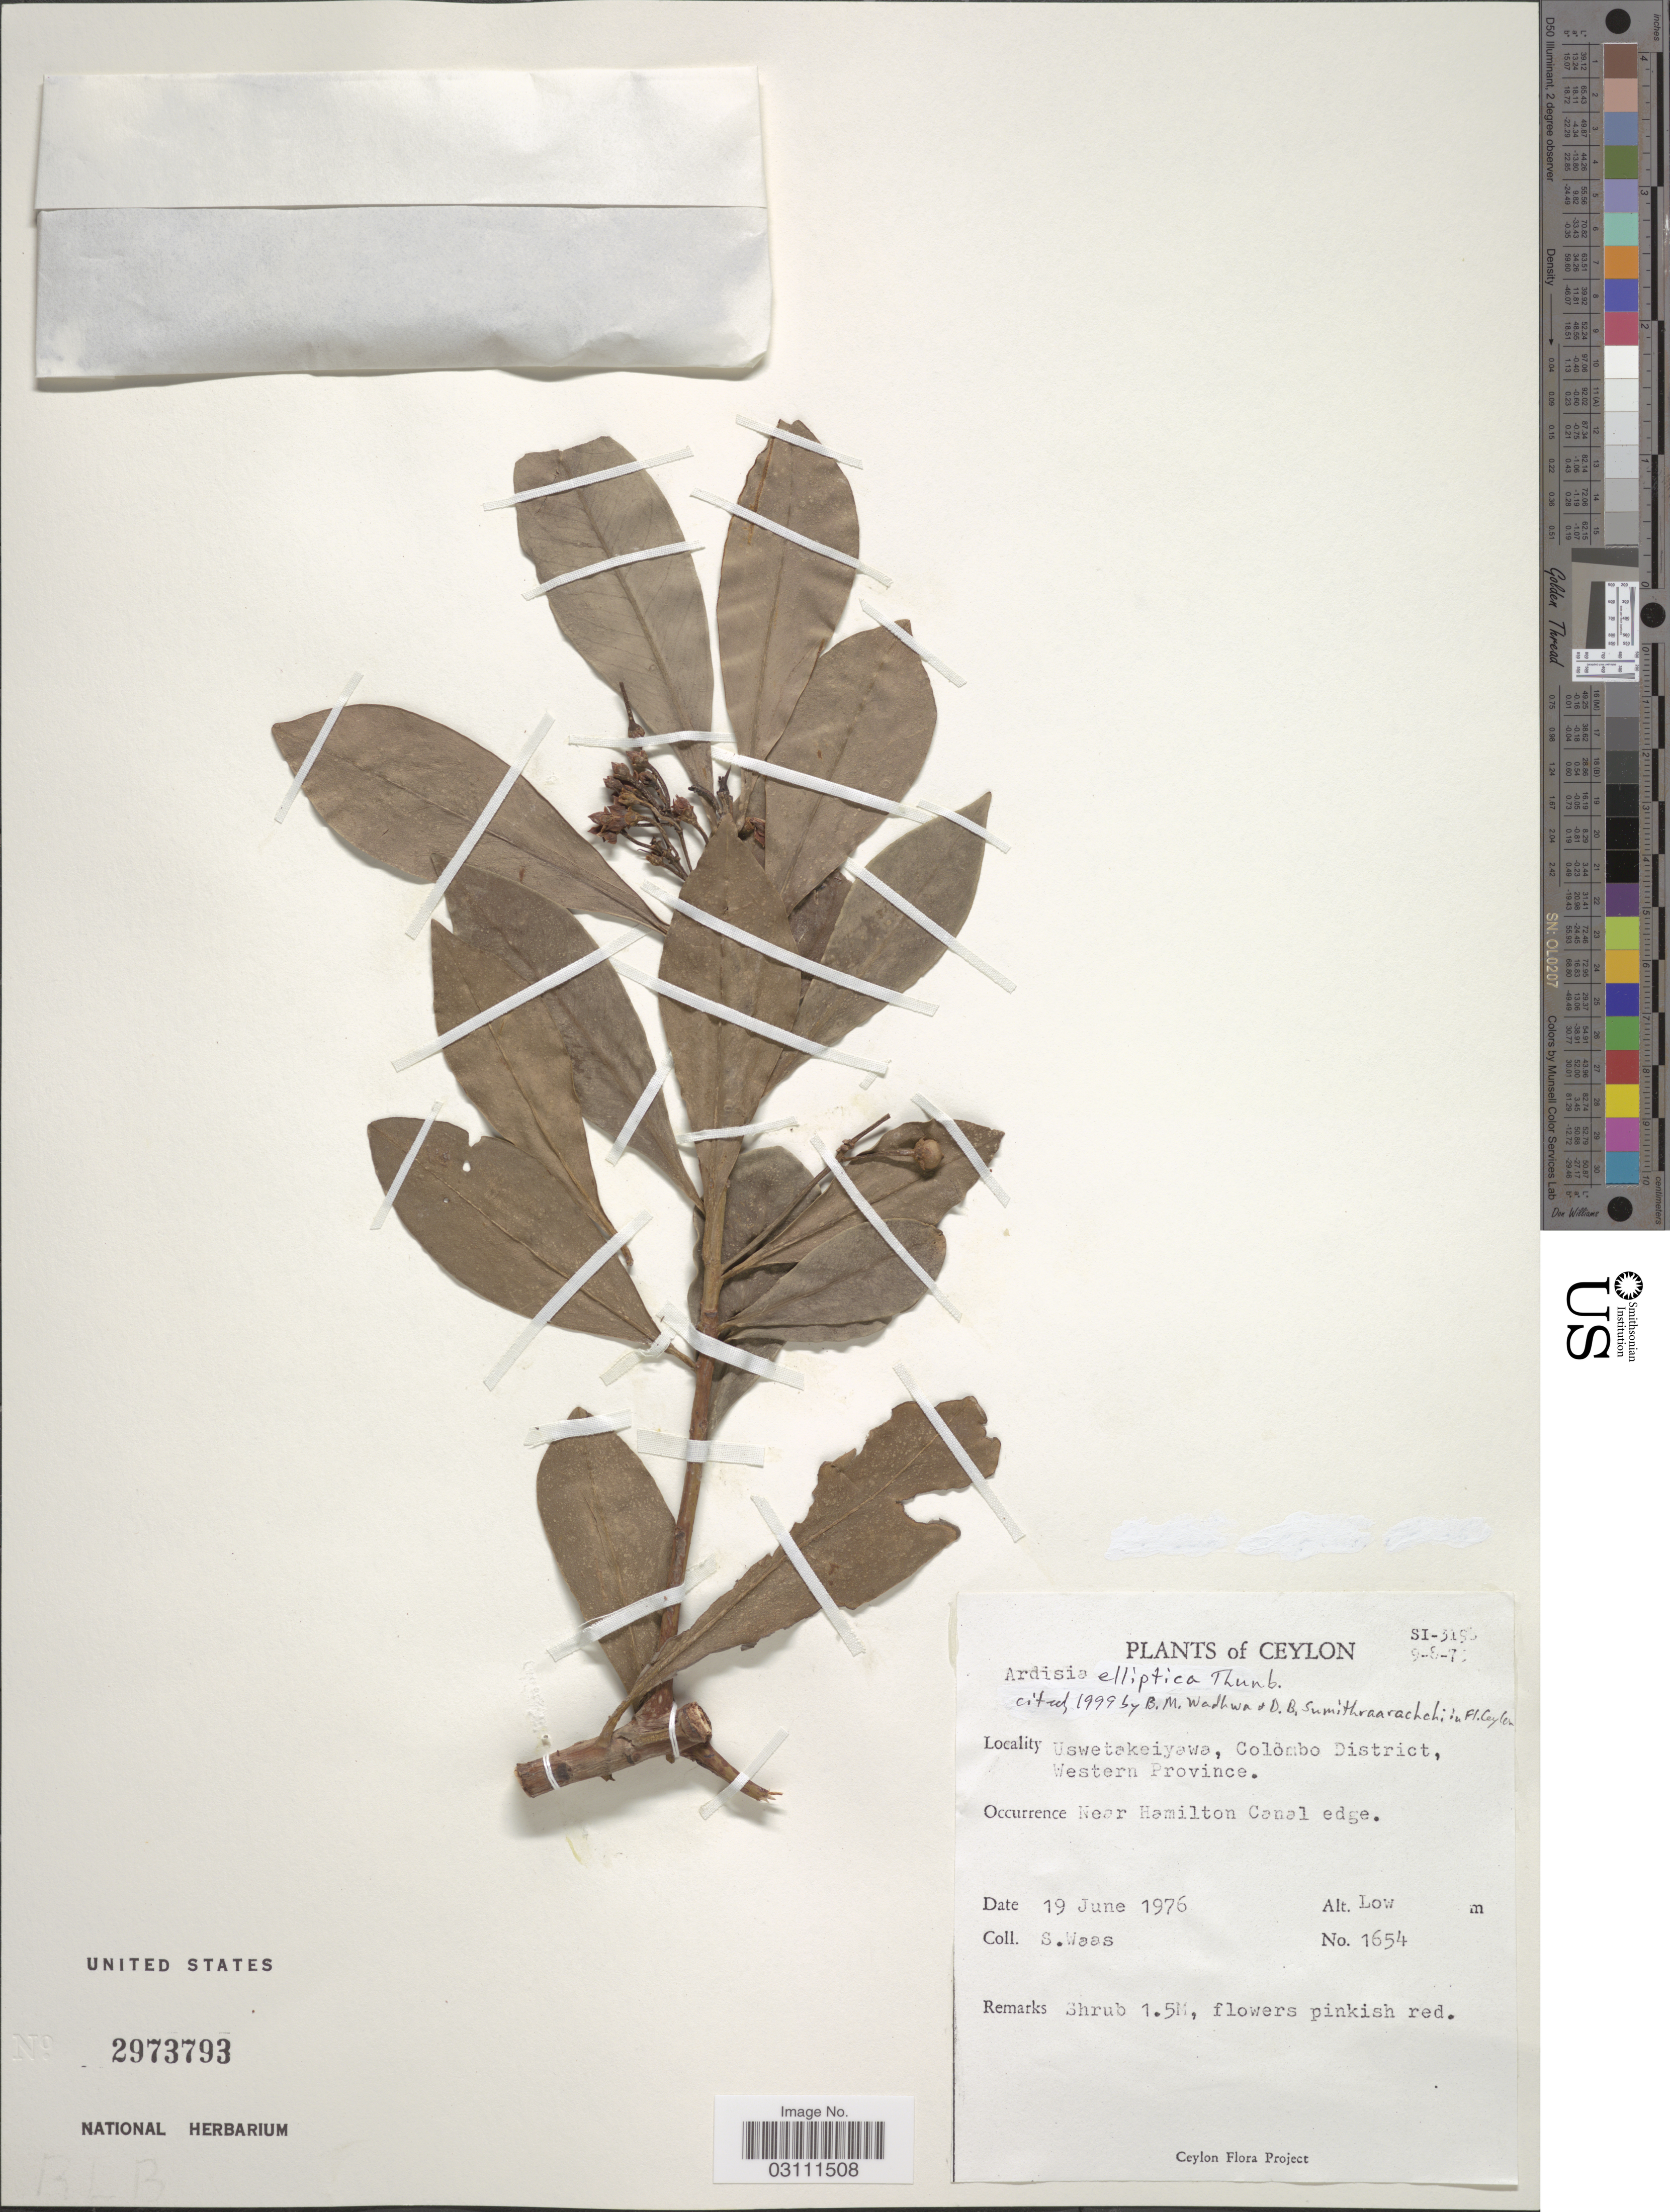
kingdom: Plantae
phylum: Tracheophyta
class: Magnoliopsida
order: Ericales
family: Primulaceae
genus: Ardisia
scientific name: Ardisia elliptica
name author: Thunb.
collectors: S. Waas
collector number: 1654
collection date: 1976-06-19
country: Sri Lanka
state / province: Western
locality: Ceylon, Uswetakeiyawa, Colombo District, Westrrn Province, Near Hamilton Canal edge.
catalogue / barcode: US 2973793